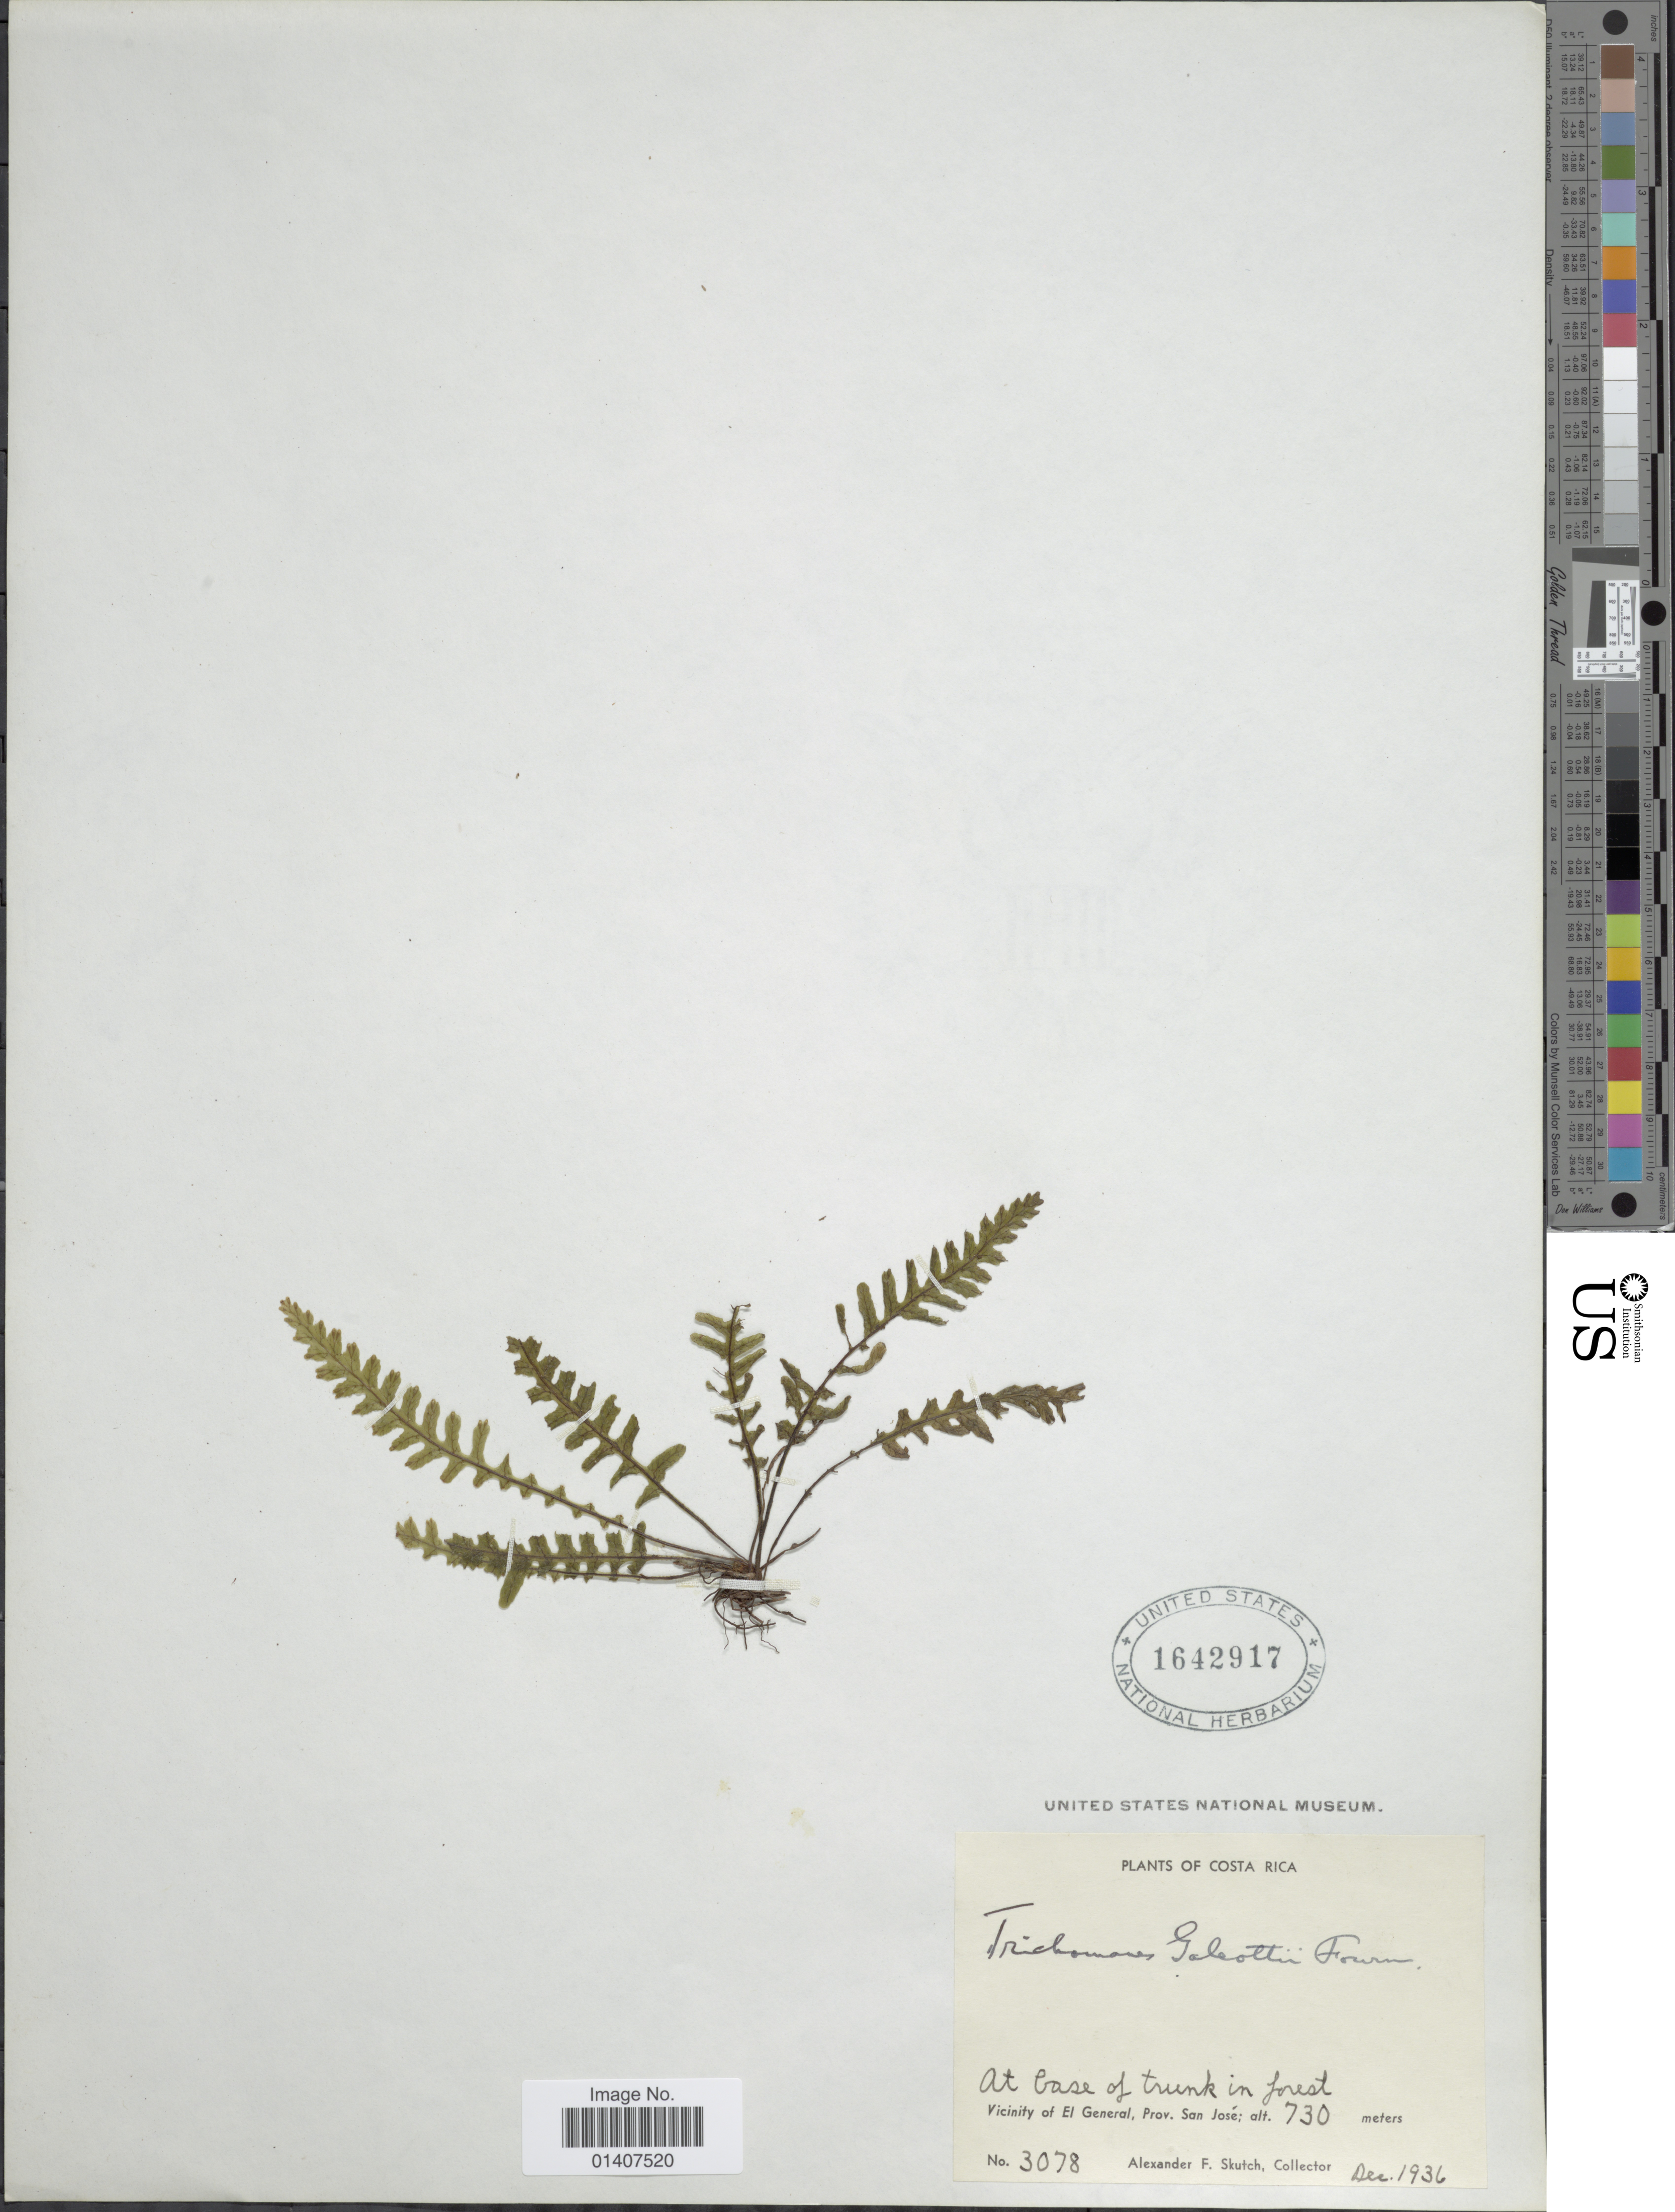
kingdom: Plantae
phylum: Tracheophyta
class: Polypodiopsida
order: Hymenophyllales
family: Hymenophyllaceae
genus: Trichomanes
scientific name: Trichomanes galeottii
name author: E. Fourn.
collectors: A. F. Skutch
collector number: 3078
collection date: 1936-12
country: Costa Rica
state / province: San José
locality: At base of trunk in forest, Vicinity of El General, Prov. San José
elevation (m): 730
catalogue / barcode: US 1642917